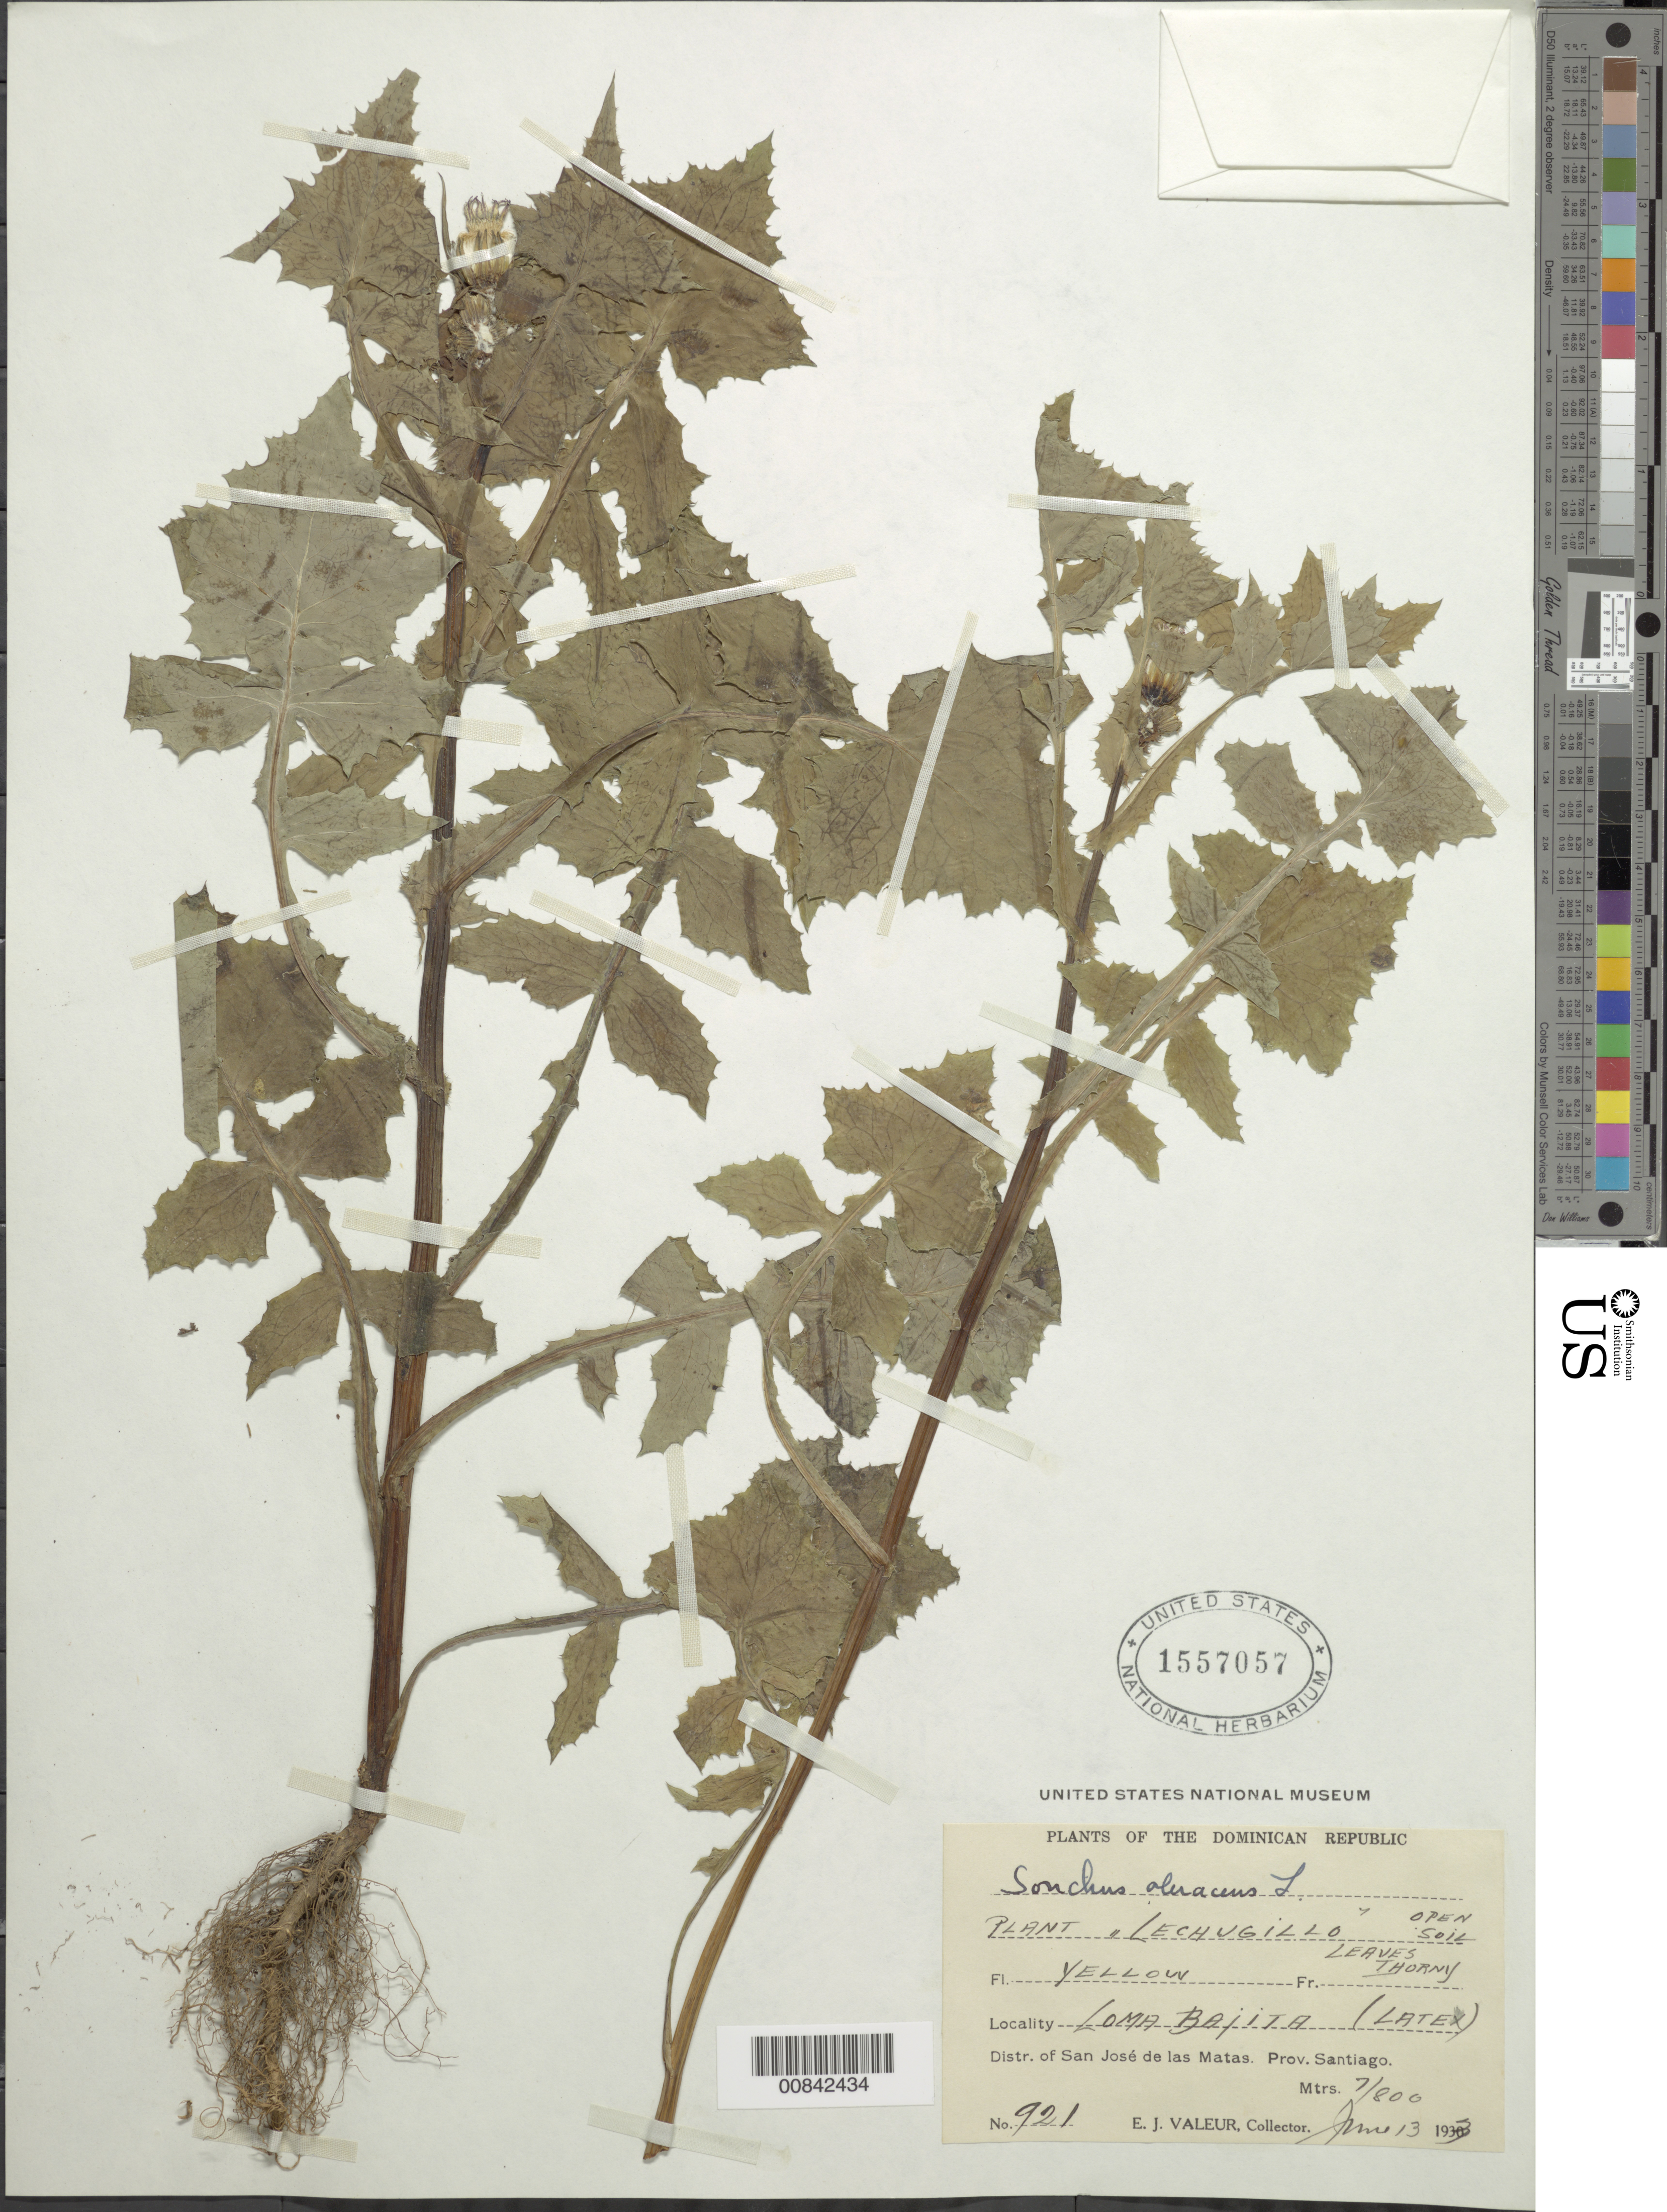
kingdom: Plantae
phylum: Tracheophyta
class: Magnoliopsida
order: Asterales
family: Asteraceae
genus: Sonchus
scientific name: Sonchus oleraceus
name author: L.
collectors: E. Valeur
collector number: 921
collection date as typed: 13 Jun 1933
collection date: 1933-06-13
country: Dominican Republic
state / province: Santiago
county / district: San José de las Matas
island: Hispaniola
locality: Loma Bajita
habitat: Open soil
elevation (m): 700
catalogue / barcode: US 1557057